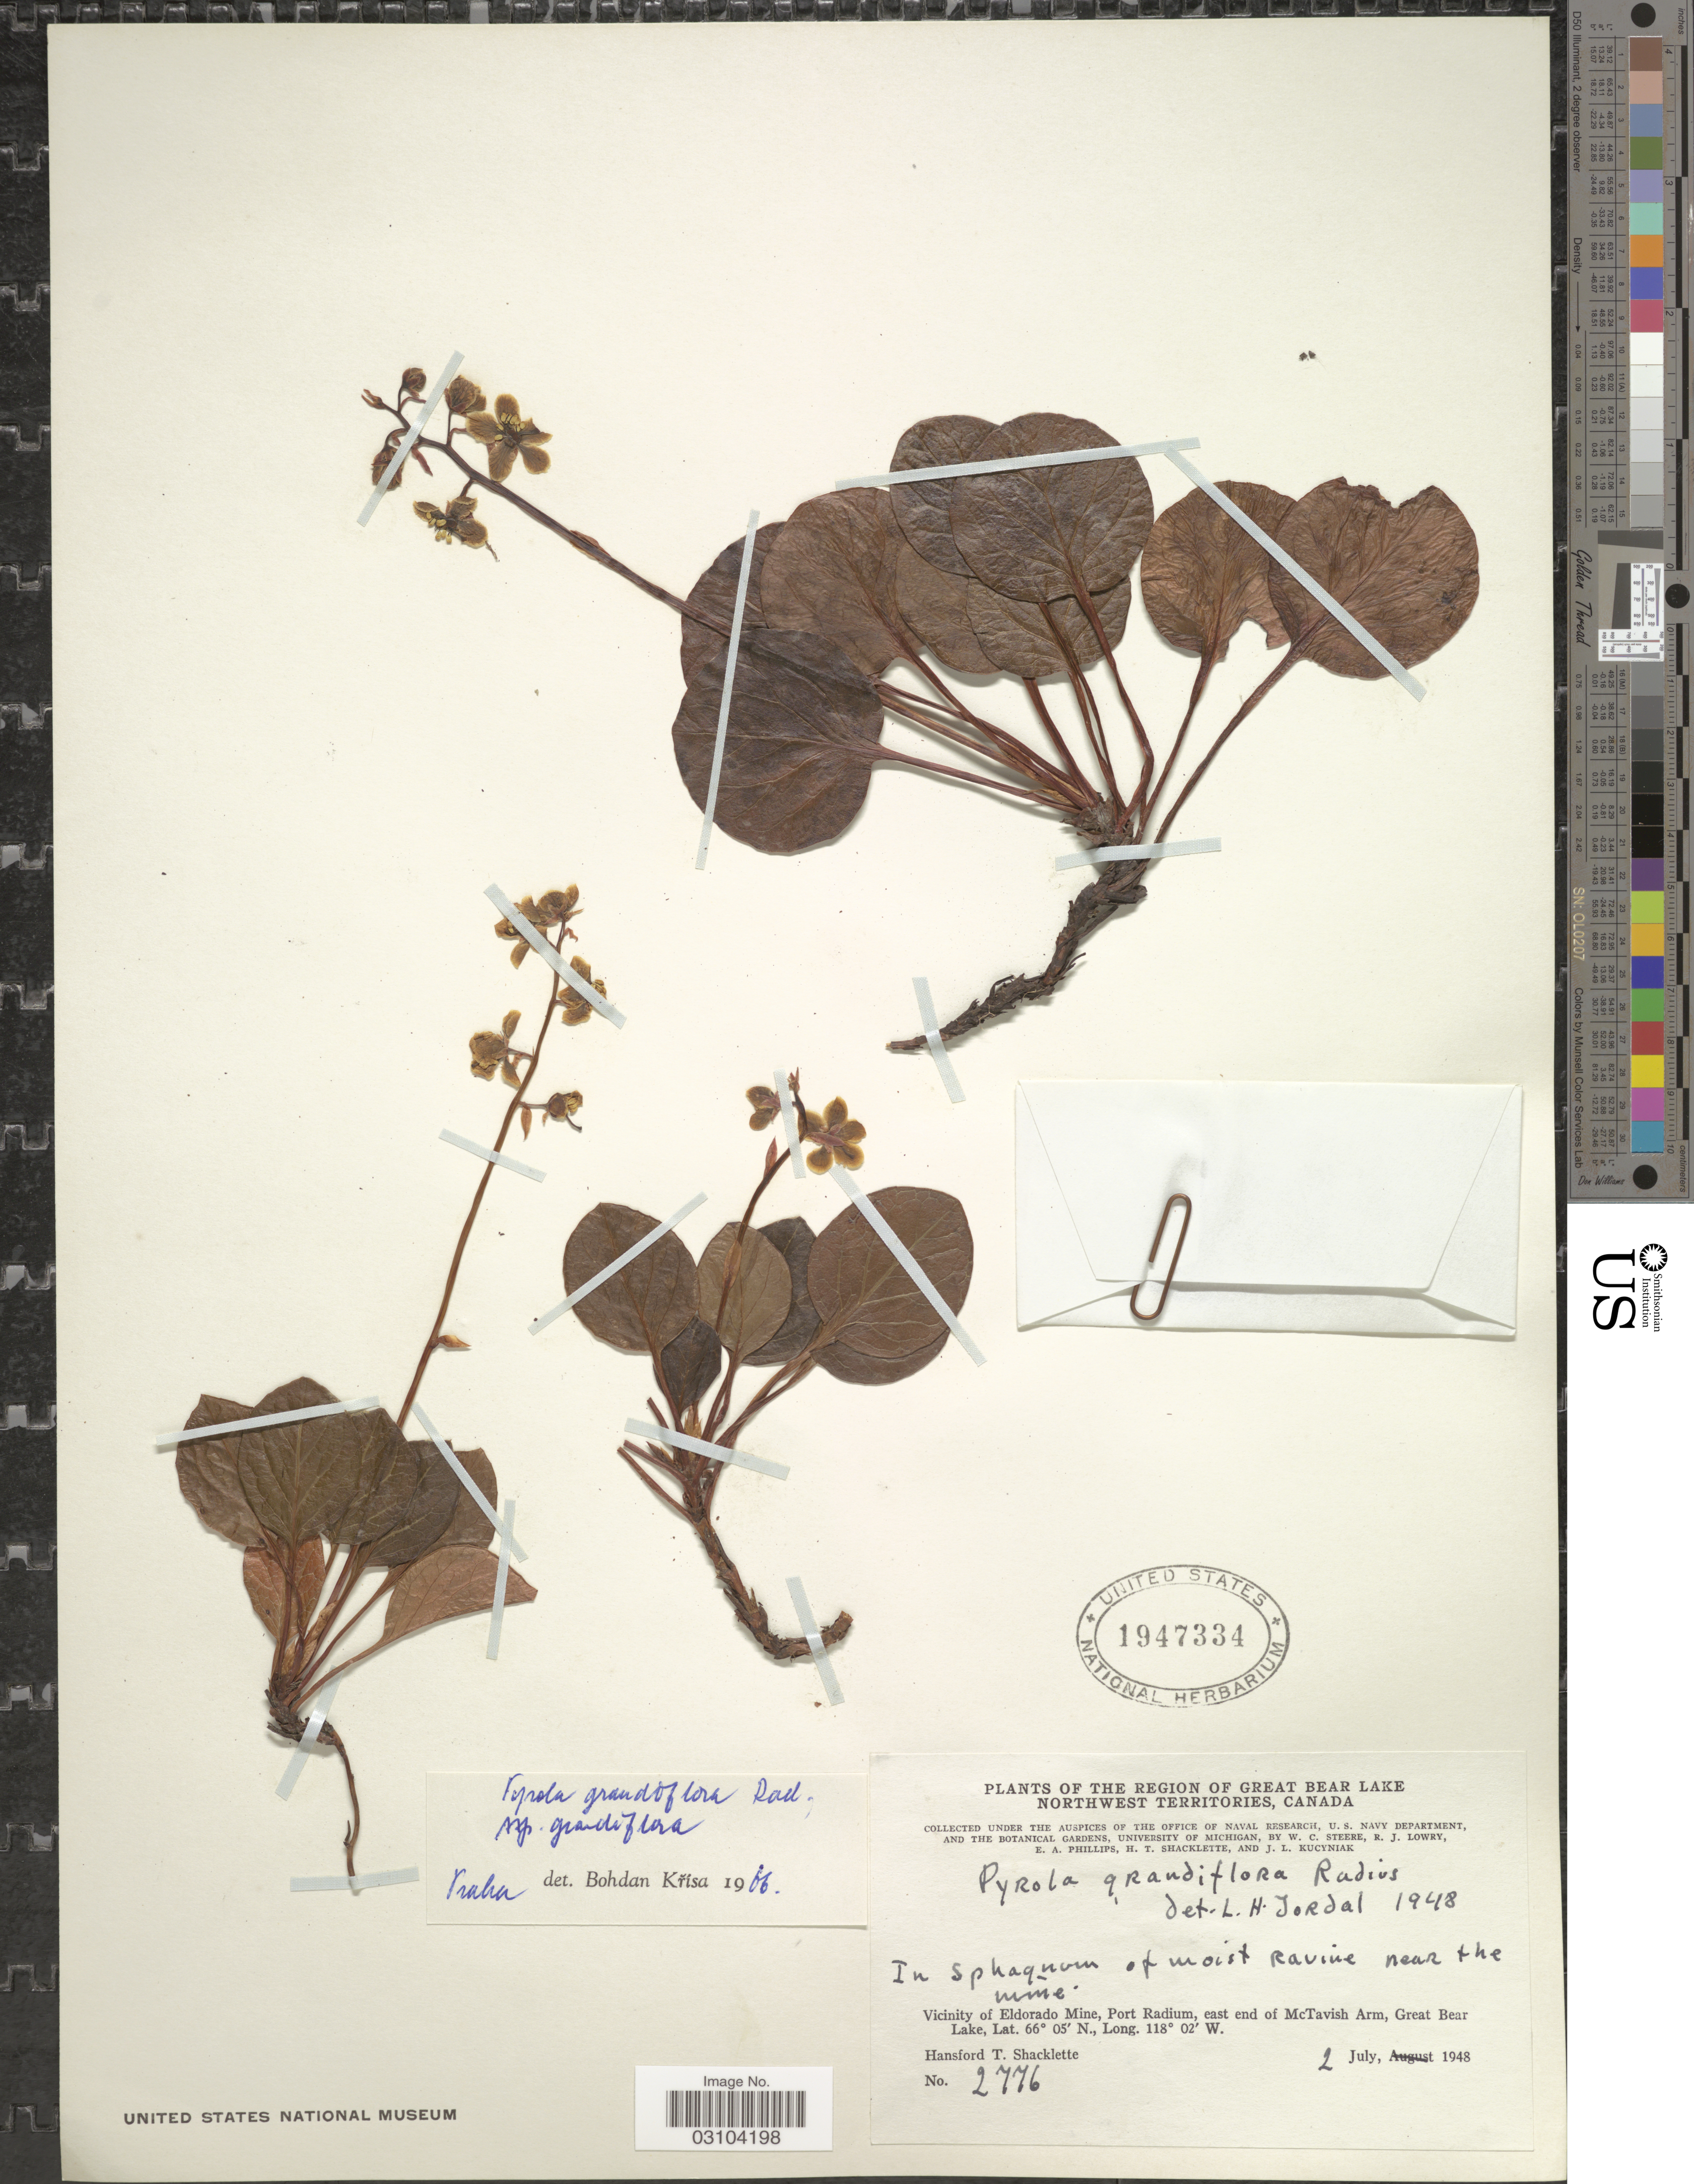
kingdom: Plantae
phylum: Tracheophyta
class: Magnoliopsida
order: Ericales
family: Ericaceae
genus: Pyrola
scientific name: Pyrola grandiflora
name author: Radius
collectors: H. Shacklette, W. C. Steere, R. Lowry, E. Phillips & J. Kucyniak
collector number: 2776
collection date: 1949-07-02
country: Canada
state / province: Northwest Territories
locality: Region of Great Bear Lake. Ravine near the mine. Vicinity of Eldorado Mine, Port Radium, east end of McTavish Arm, Great Bear Lake.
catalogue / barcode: US 1947334